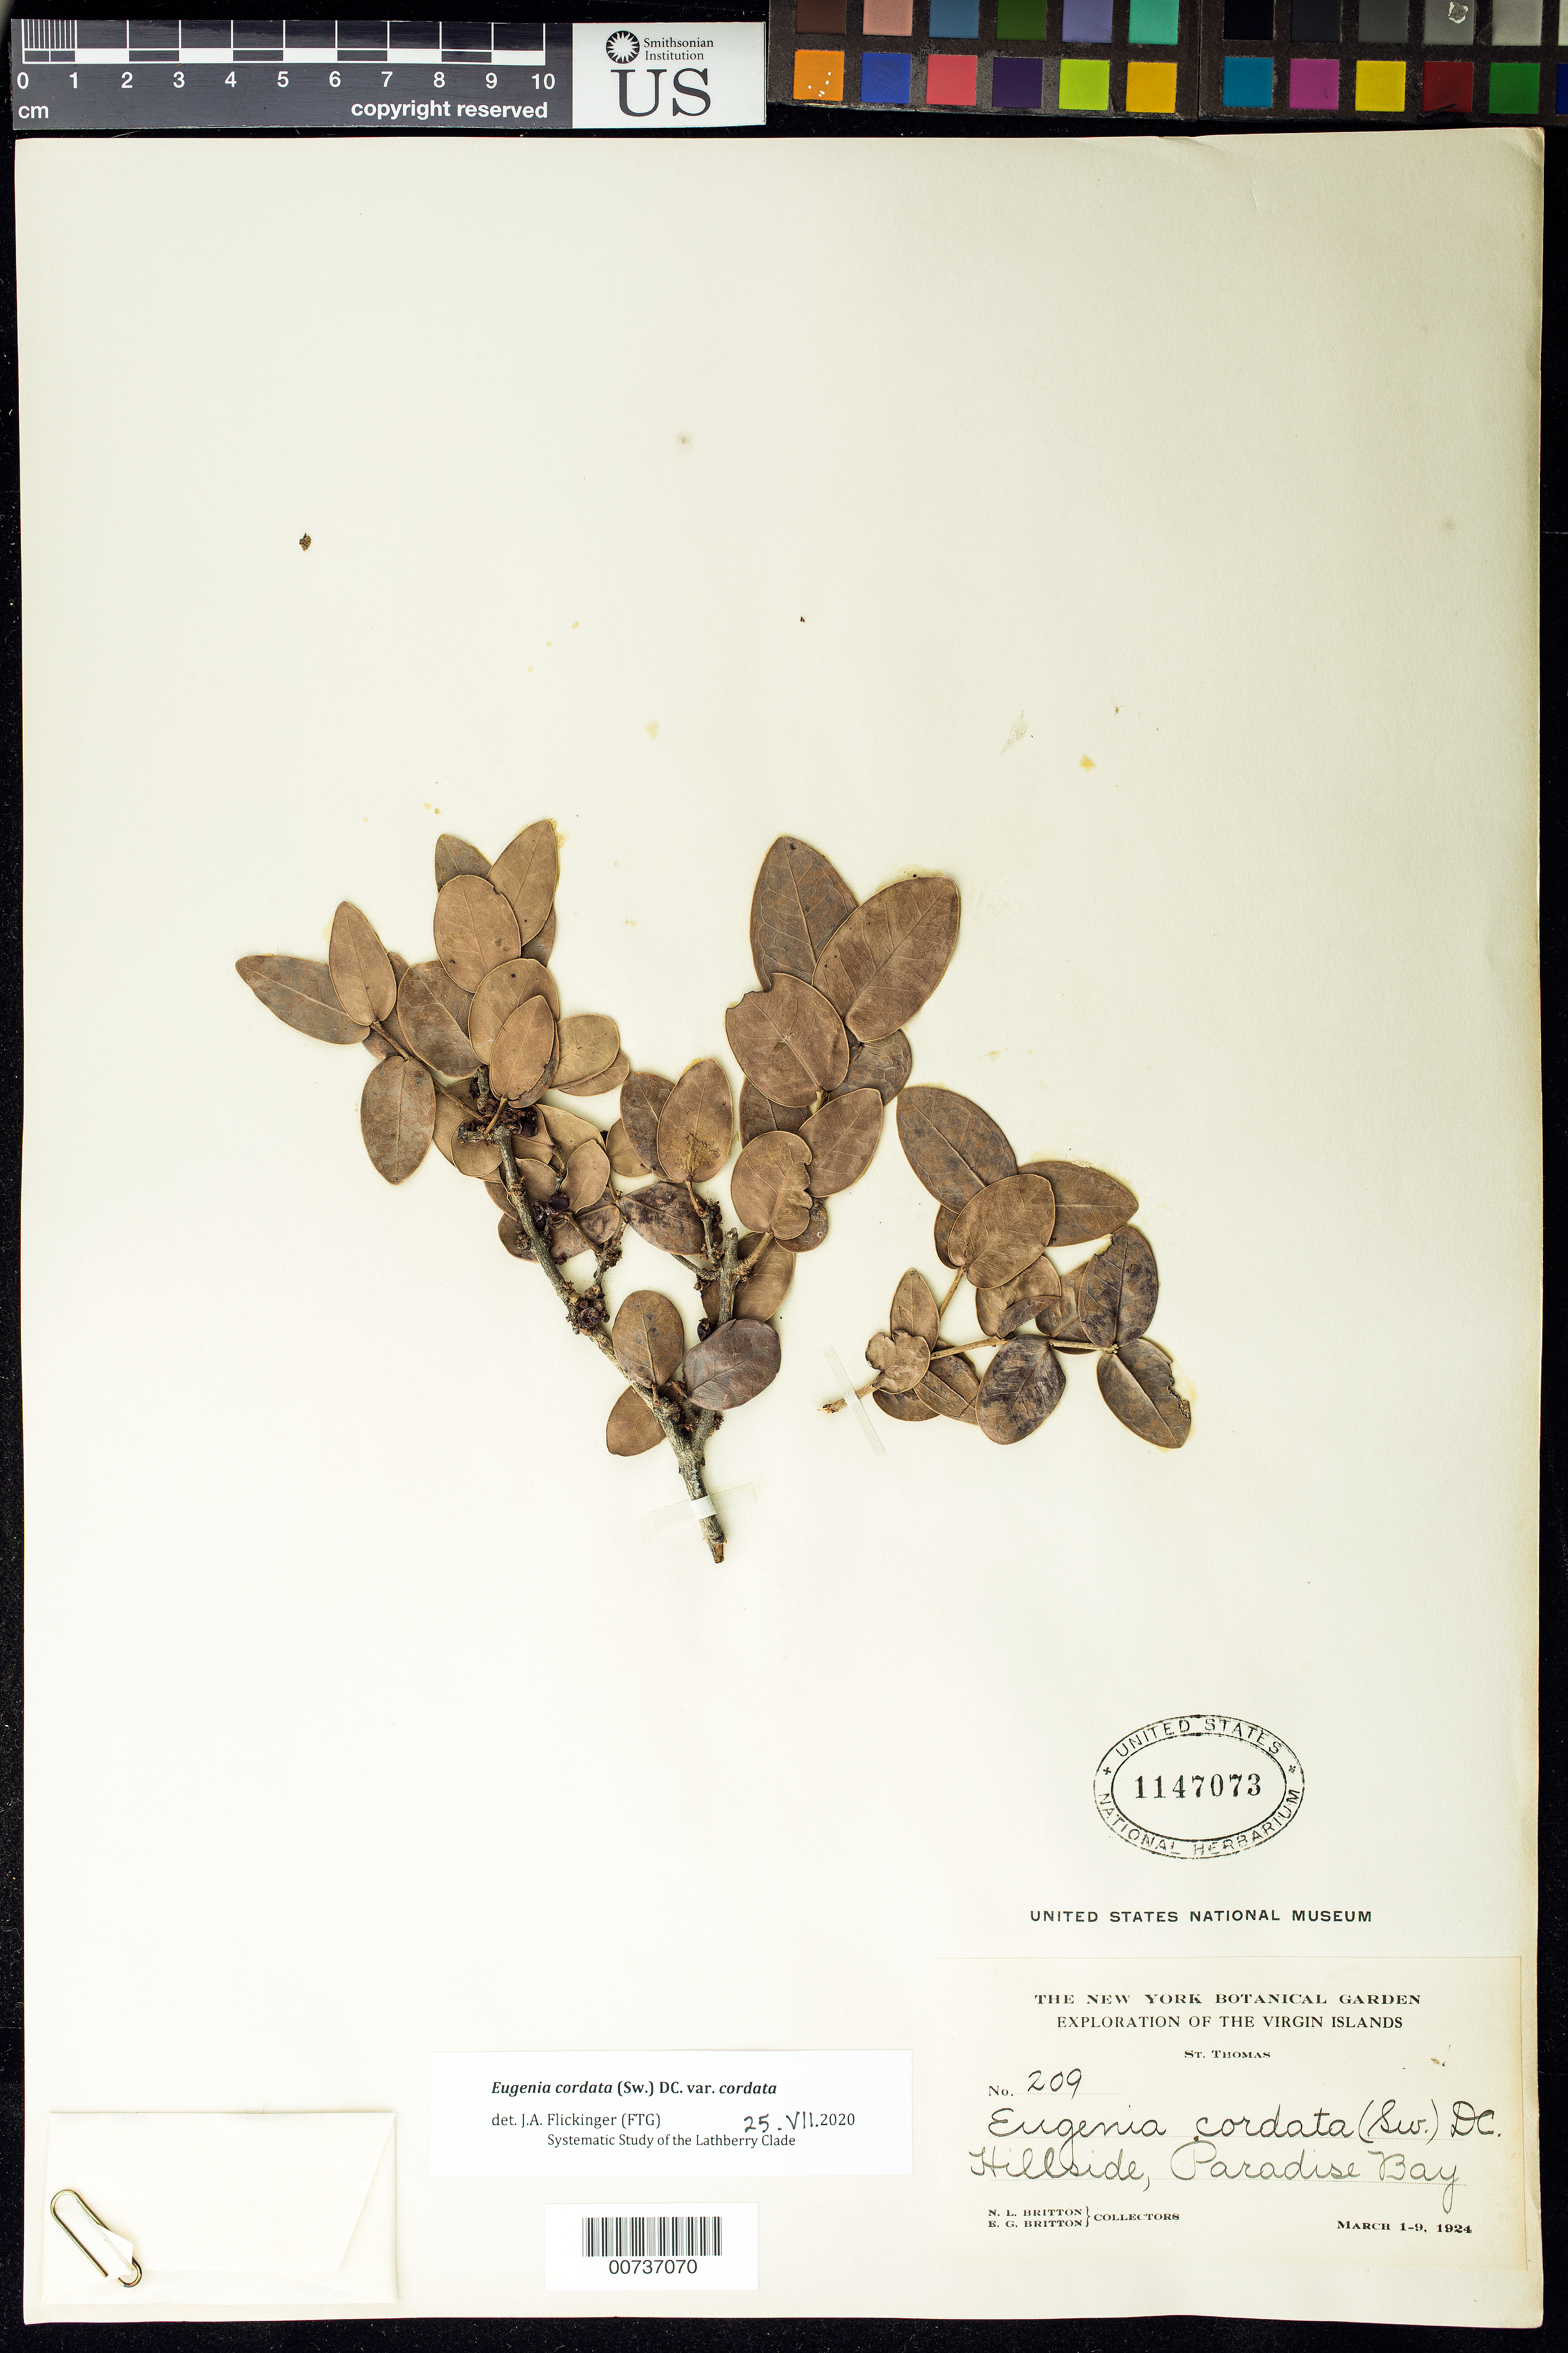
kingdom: Plantae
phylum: Tracheophyta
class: Magnoliopsida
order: Myrtales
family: Myrtaceae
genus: Eugenia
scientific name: Eugenia cordata var. cordata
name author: (Sw.) DC.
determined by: Flickinger, Jonathan A.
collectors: N. Britton & E. G. Britton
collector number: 209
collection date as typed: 01 Mar 1924 to 09 Mar 1924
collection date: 1924-03-01/1924-03-09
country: U.S. Virgin Islands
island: St. Thomas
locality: Paradise Bay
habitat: Hillside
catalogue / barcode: US 1147073